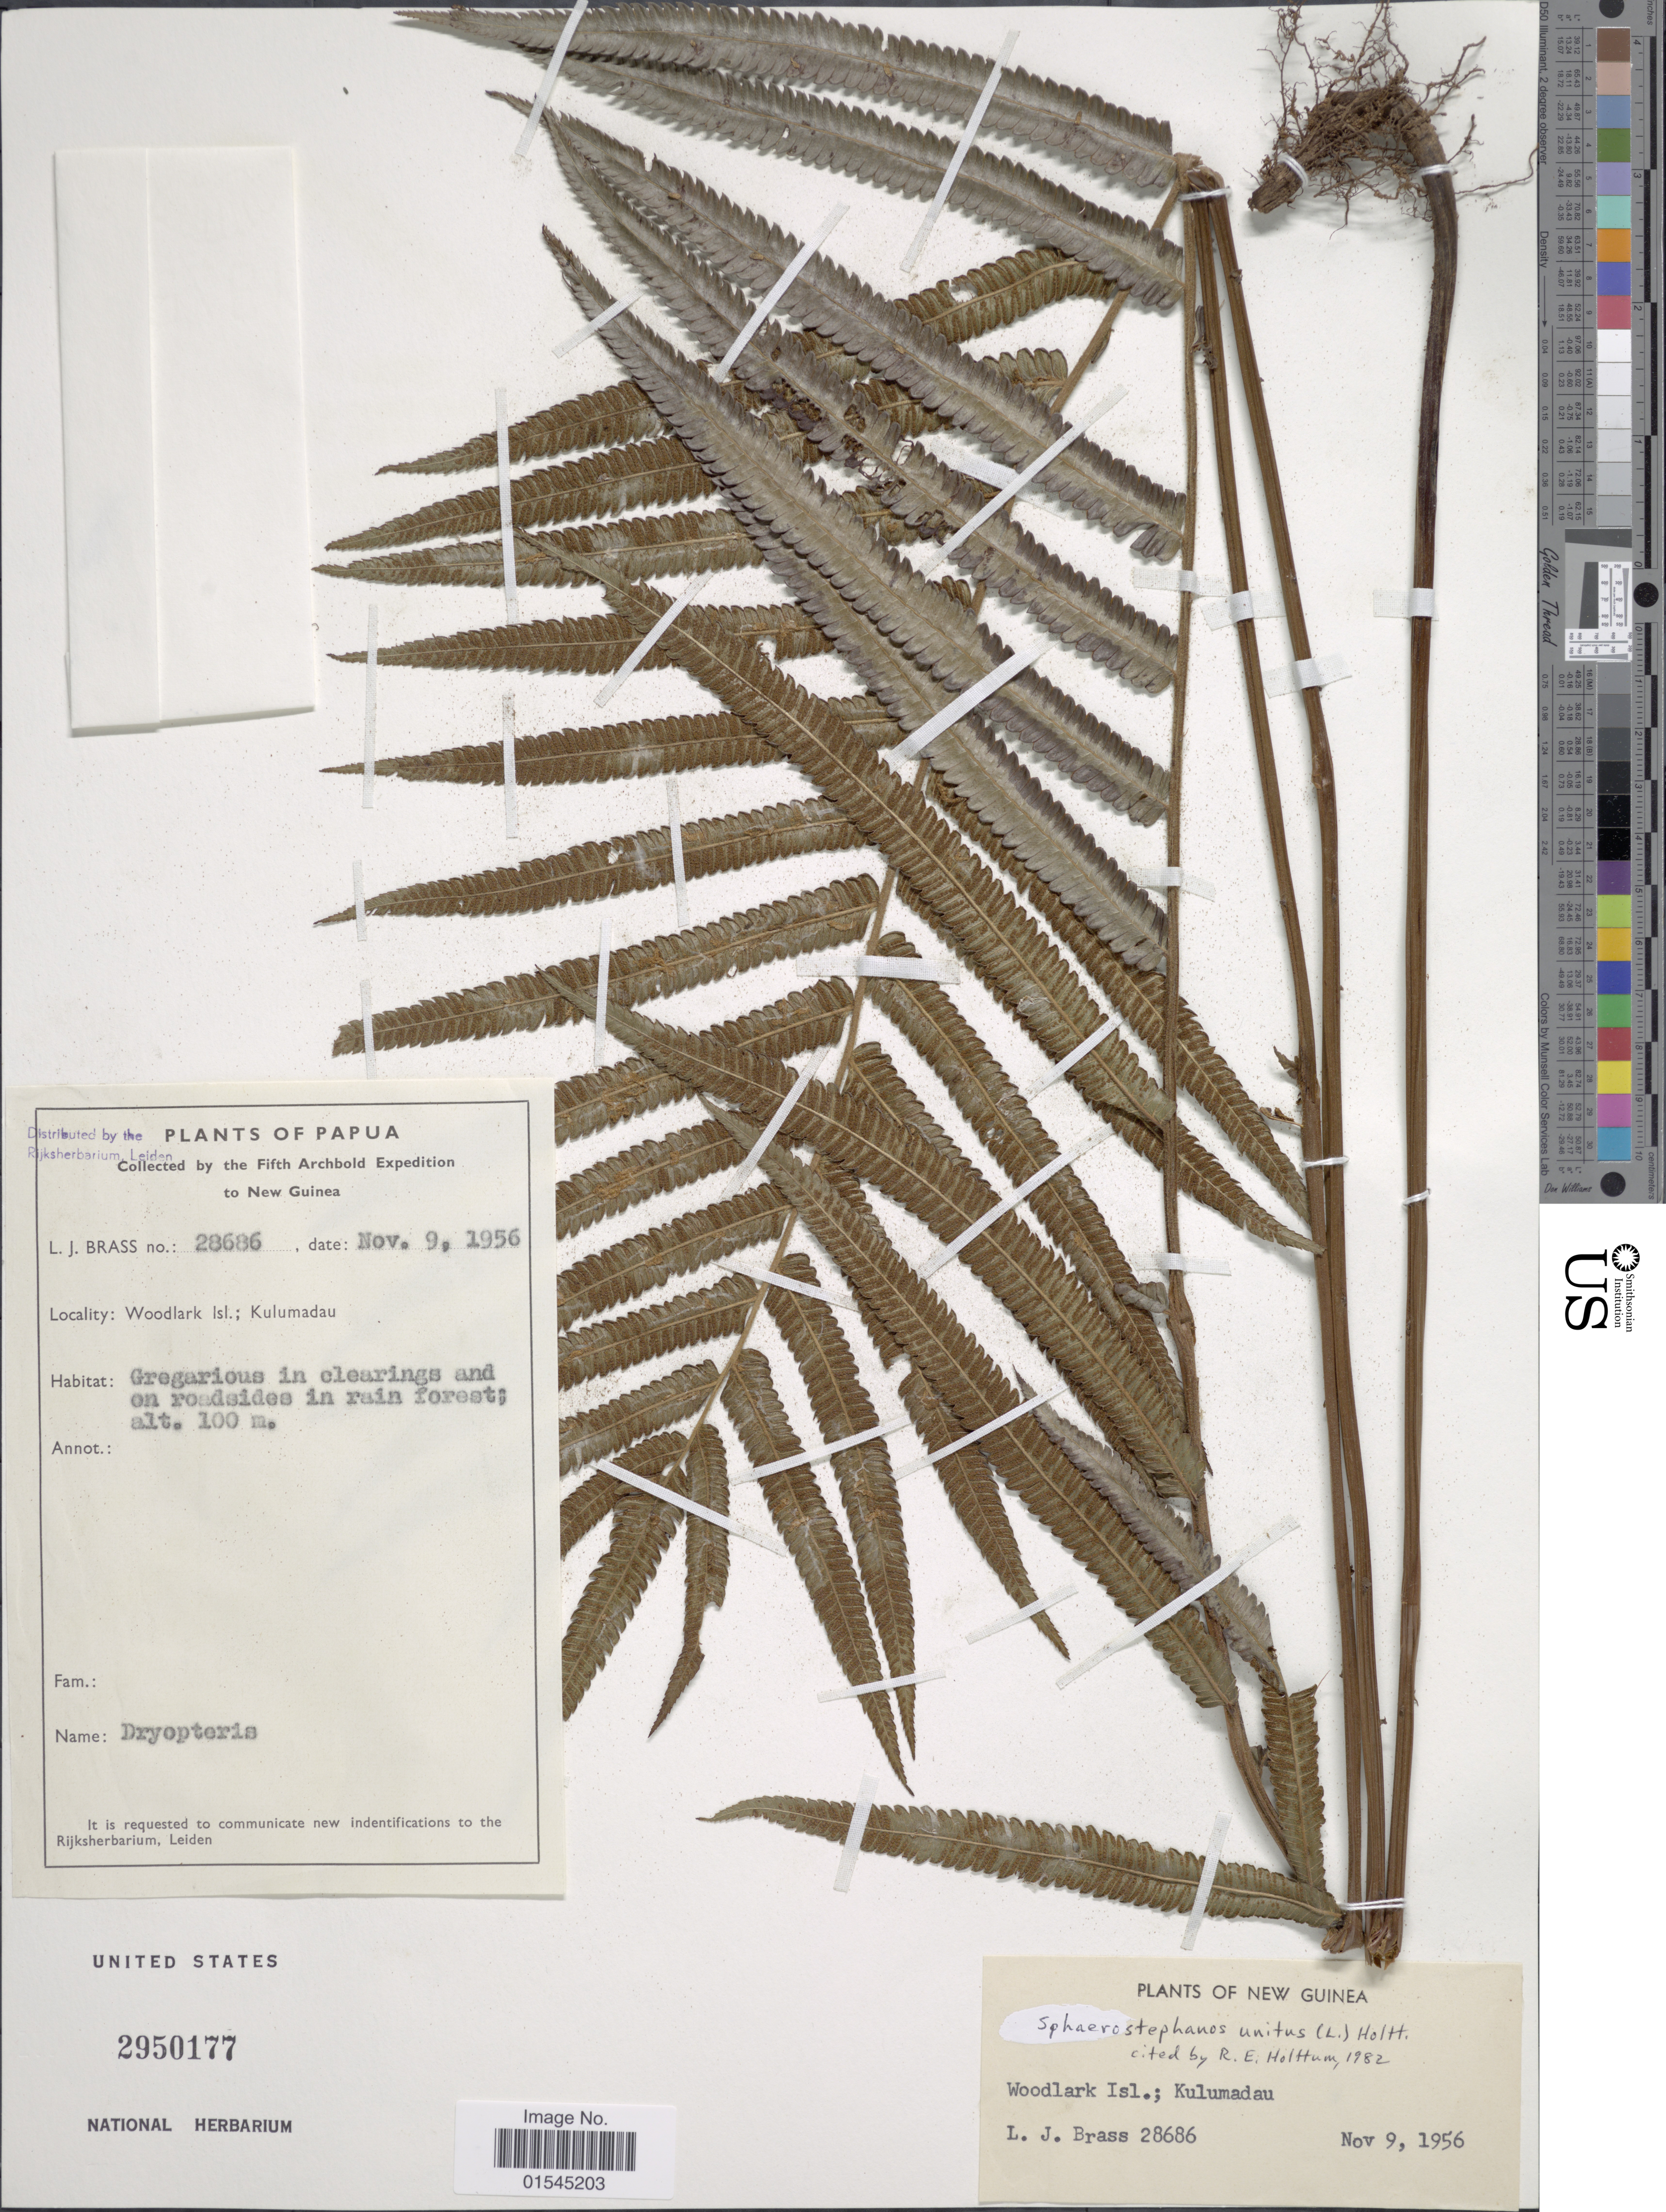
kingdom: Plantae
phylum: Tracheophyta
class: Polypodiopsida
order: Polypodiales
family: Thelypteridaceae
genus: Sphaerostephanos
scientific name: Sphaerostephanos unitus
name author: (L.) Holttum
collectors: L. J. Brass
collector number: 28686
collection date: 1956-11-09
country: Papua New Guinea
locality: New Guinea. Woodlark Isl.; Kulumadau. Papua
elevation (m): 100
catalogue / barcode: US 2950177